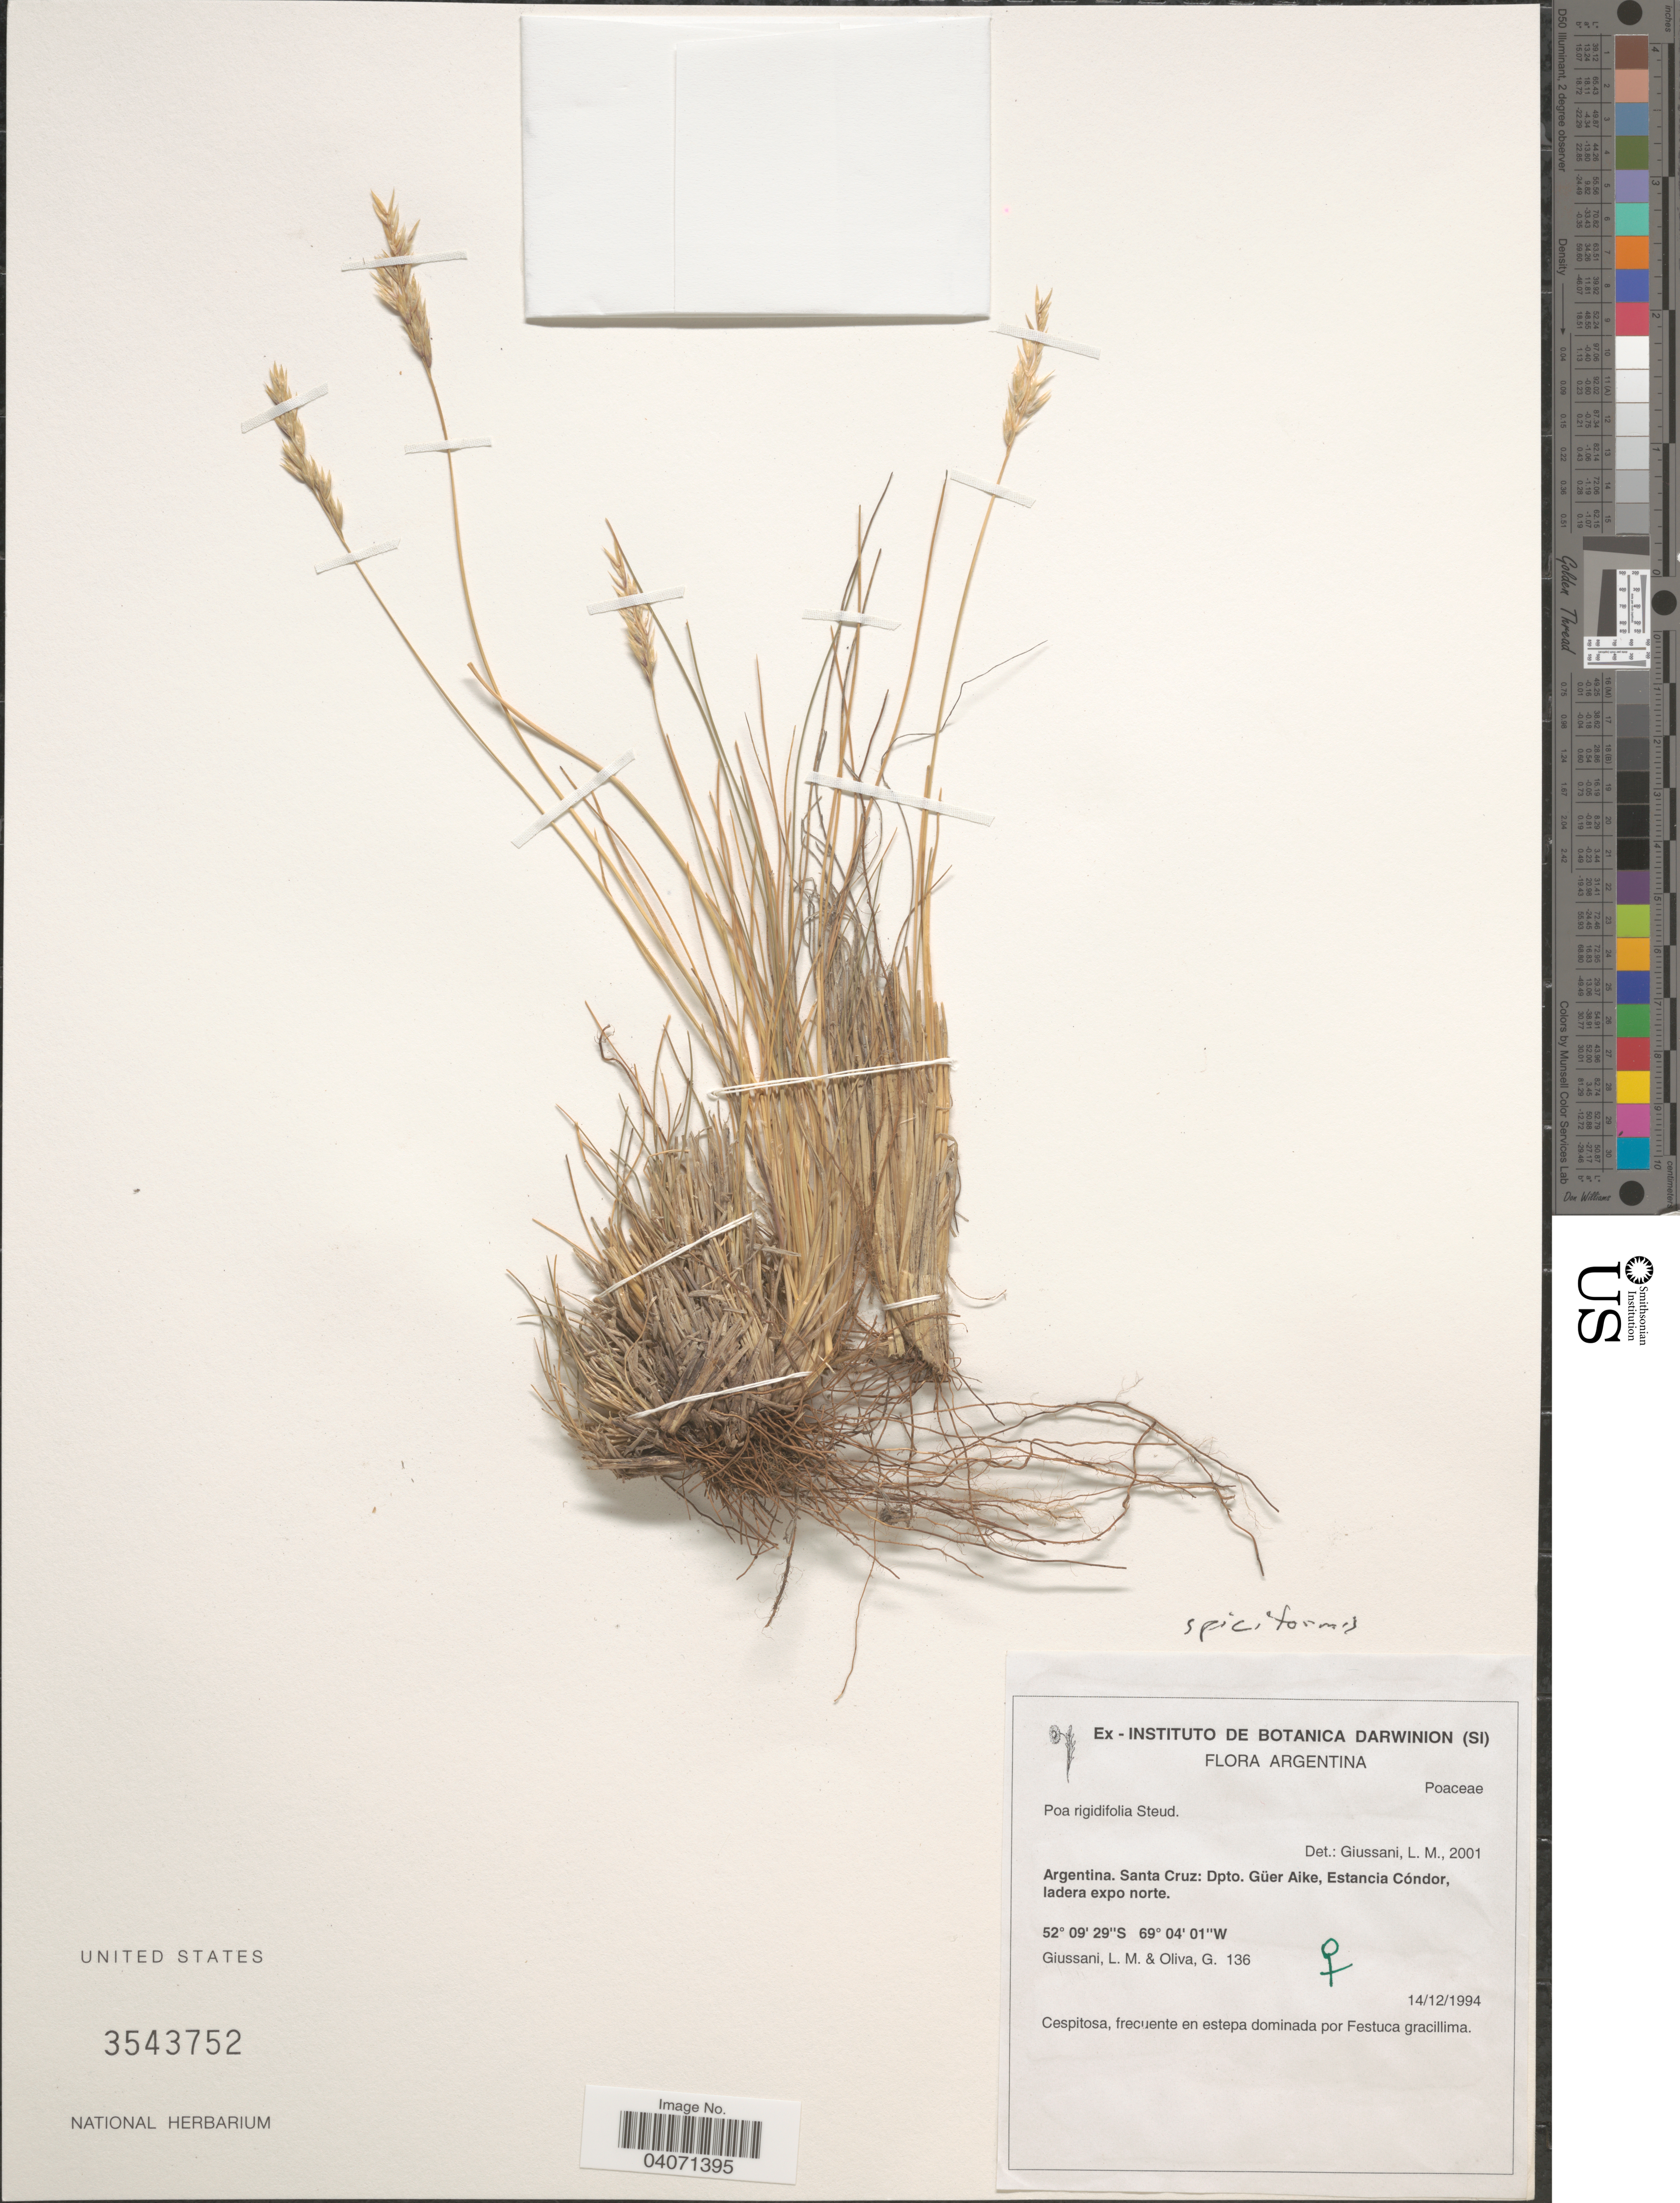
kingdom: Plantae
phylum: Tracheophyta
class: Liliopsida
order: Poales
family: Poaceae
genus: Poa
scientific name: Poa spiciformis var. spiciformis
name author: Steud.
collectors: L. Giussani & G. Oliva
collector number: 136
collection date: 1994-12-14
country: Argentina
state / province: Santa Cruz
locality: Dpto. Güer Aike, Estancia Cóndor, ladera expo norte.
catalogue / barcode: US 3543752